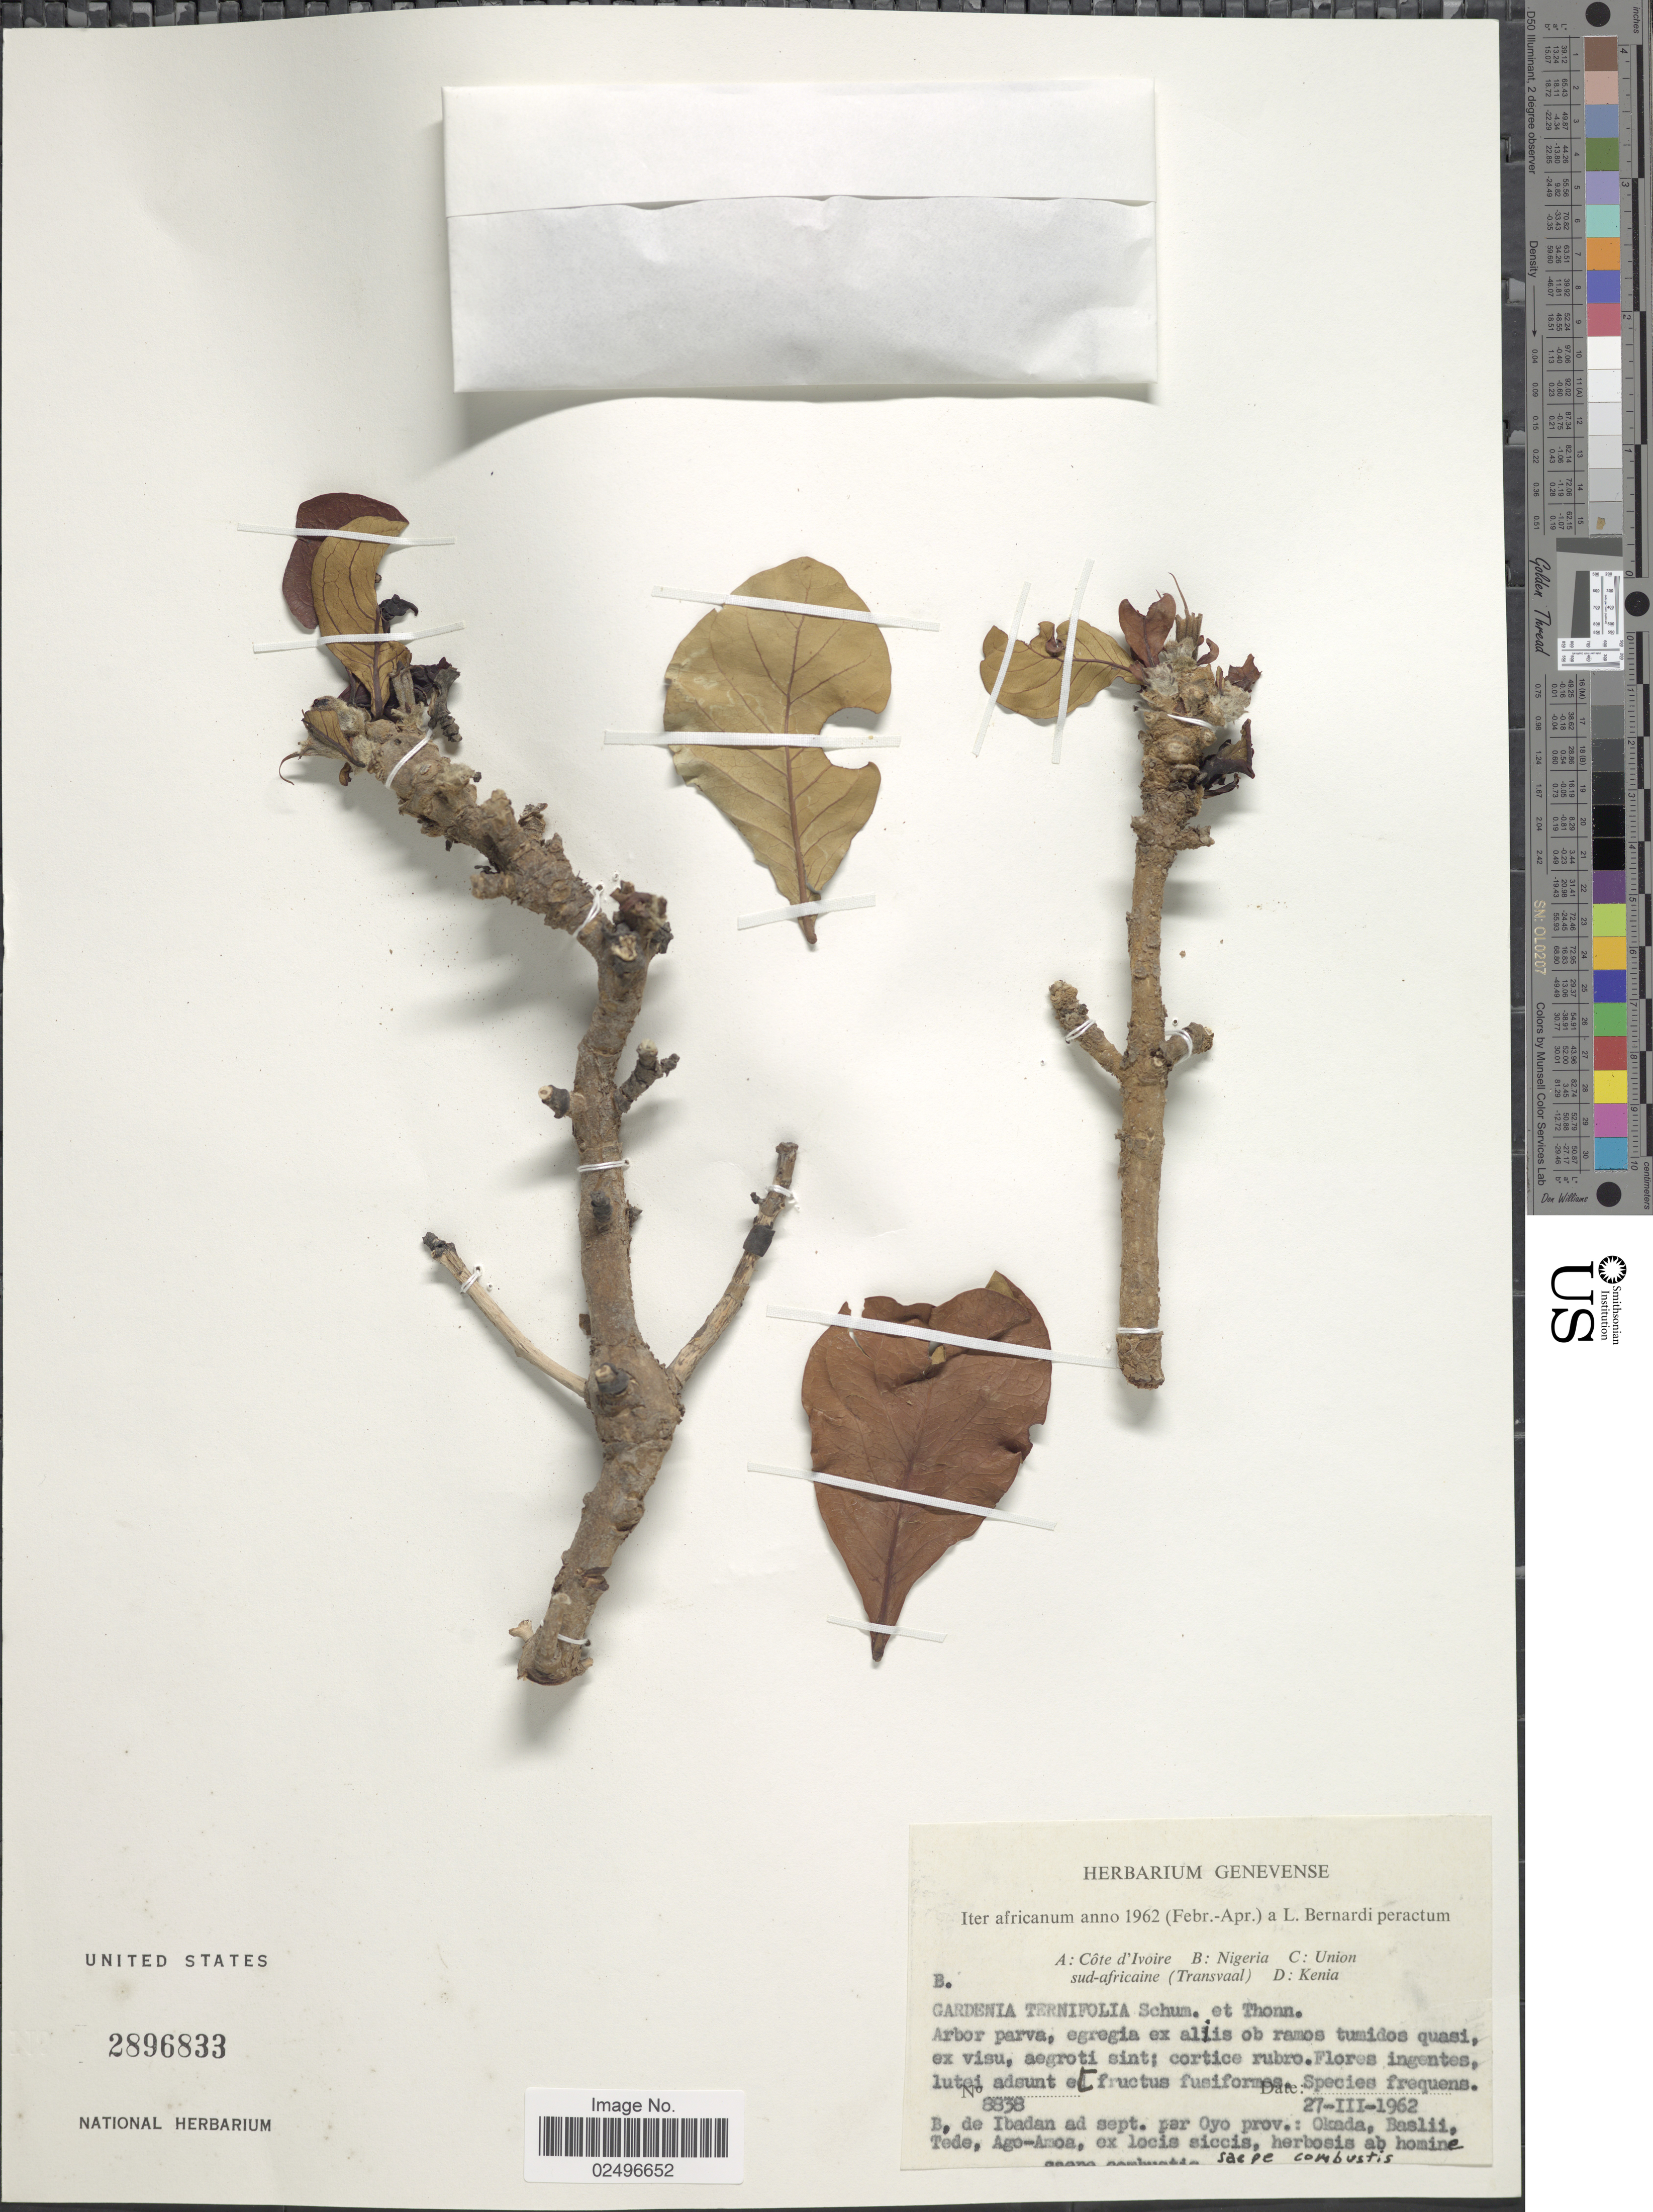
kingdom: Plantae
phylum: Tracheophyta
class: Magnoliopsida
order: Gentianales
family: Rubiaceae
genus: Gardenia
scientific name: Gardenia ternifolia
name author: Schumach. & Thonn.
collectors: L. Bernardi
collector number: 8838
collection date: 1962-03-27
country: Nigeria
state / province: Oyo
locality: De Ibadan ad sept. par Oyo prov. Okada, Baslii, Tede, Ago-Amoa, ex locis siccis, herbosis ad homine [illegible text]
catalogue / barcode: US 2896833